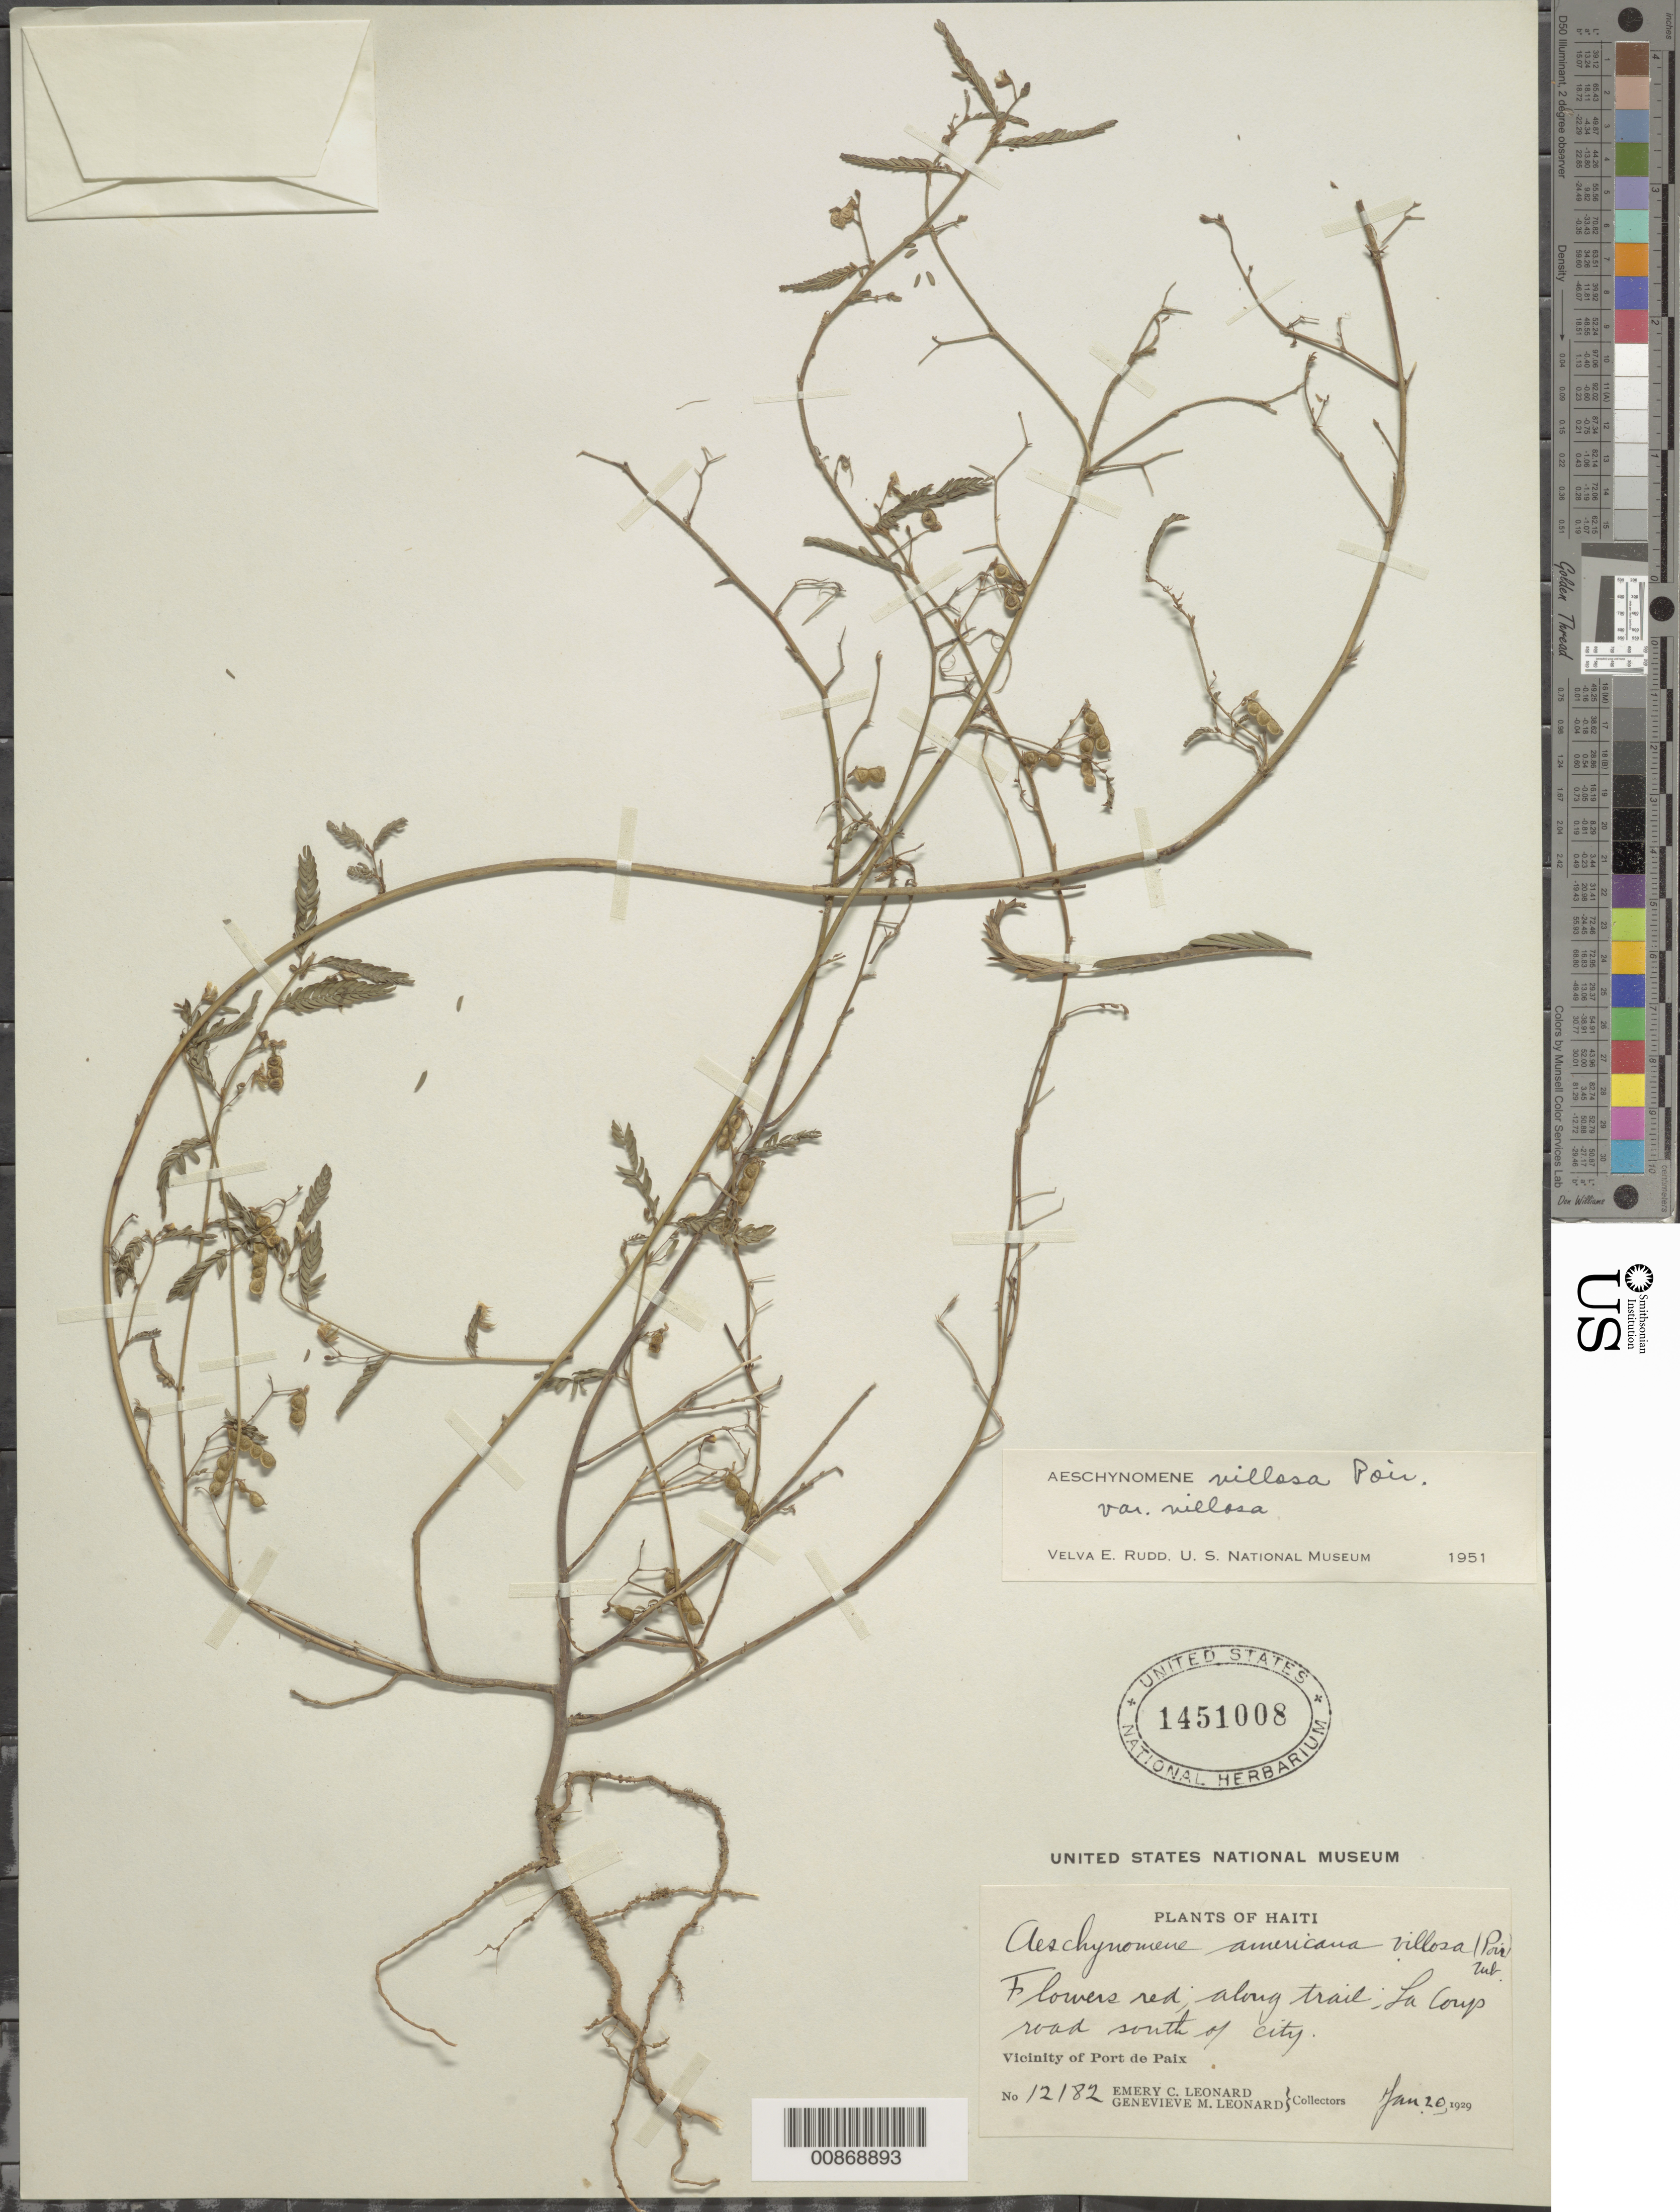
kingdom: Plantae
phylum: Tracheophyta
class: Magnoliopsida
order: Fabales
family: Fabaceae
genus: Aeschynomene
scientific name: Aeschynomene villosa var. villosa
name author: Poir.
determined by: Rudd, V. E.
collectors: E. C. Leonard & G. M. Leonard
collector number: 12182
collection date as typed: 20 Jan 1929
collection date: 1929-01-20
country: Haiti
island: Hispaniola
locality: Vicinity of Port-de-Paix. La Coup road south of city.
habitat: Along trail.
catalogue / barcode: US 1451008